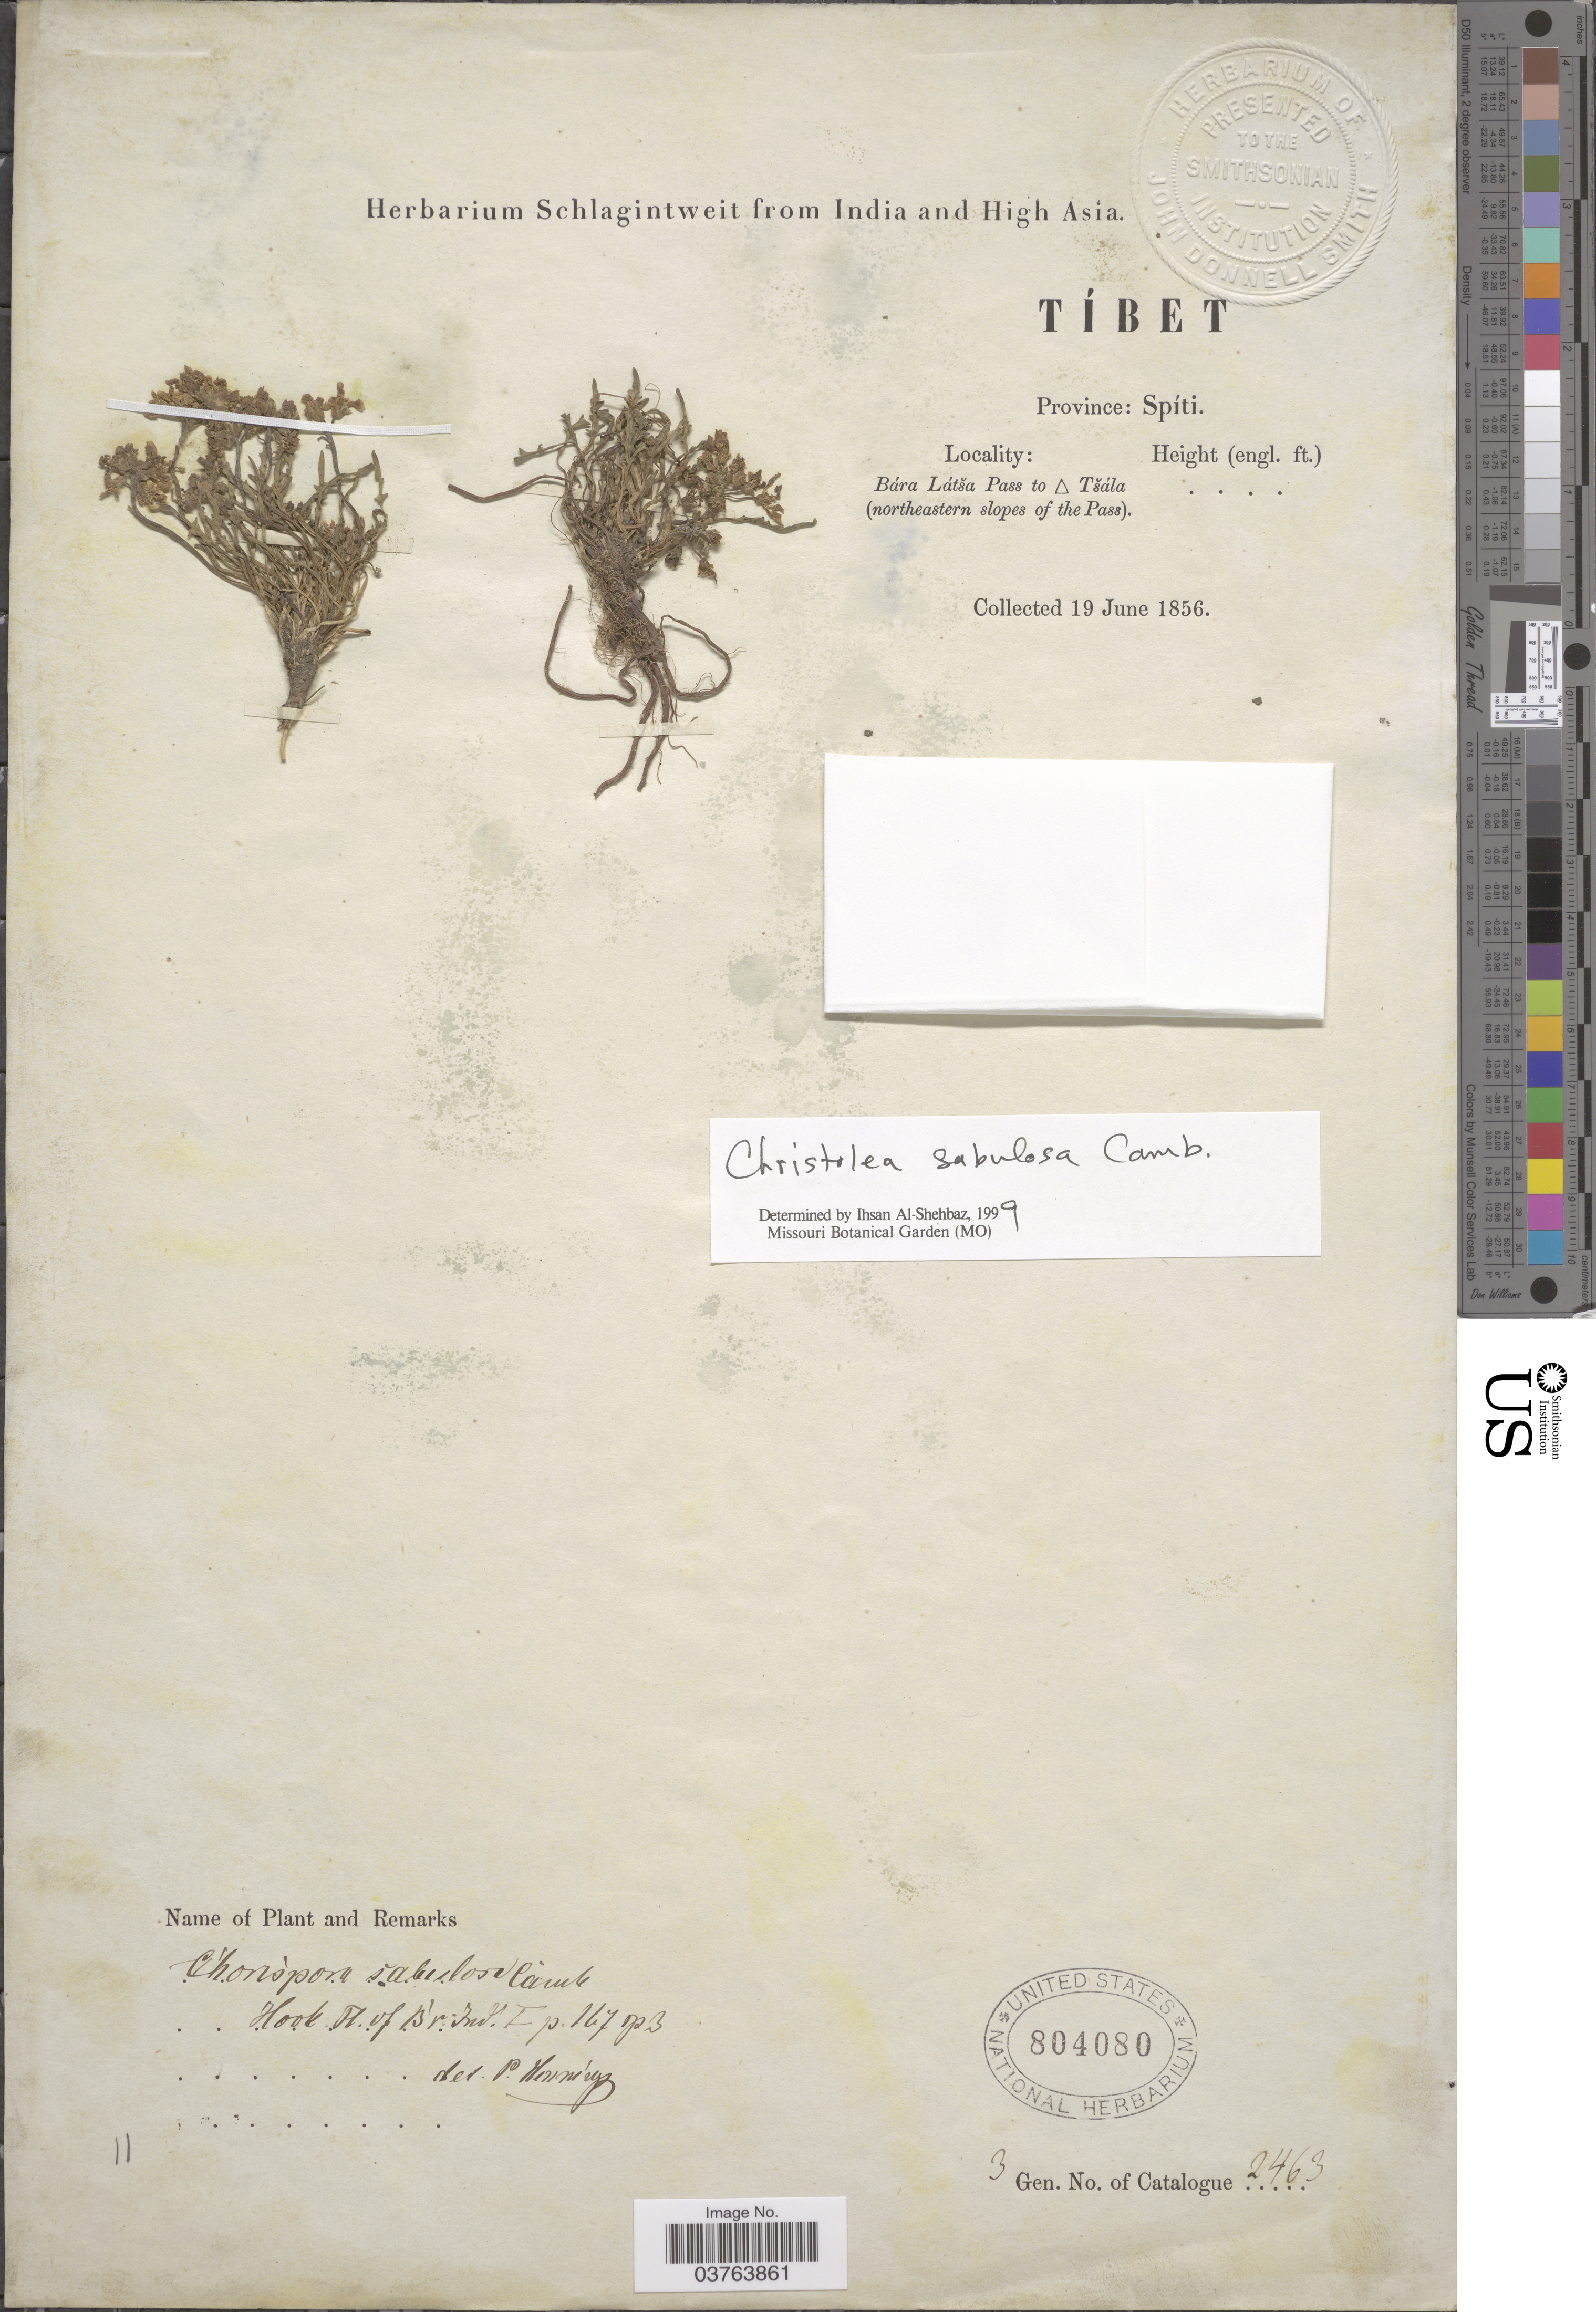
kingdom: Plantae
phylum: Tracheophyta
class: Magnoliopsida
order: Brassicales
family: Brassicaceae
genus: Christolea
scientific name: Christolea sabulosa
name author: Cambess.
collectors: ex herb. Schlagintweit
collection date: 1856-06-19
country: China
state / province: Xizang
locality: Tíbet. Province: Spíti. Bára Látša Pass to Tšála (northeastern slopes of the Pass).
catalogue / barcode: US 804080